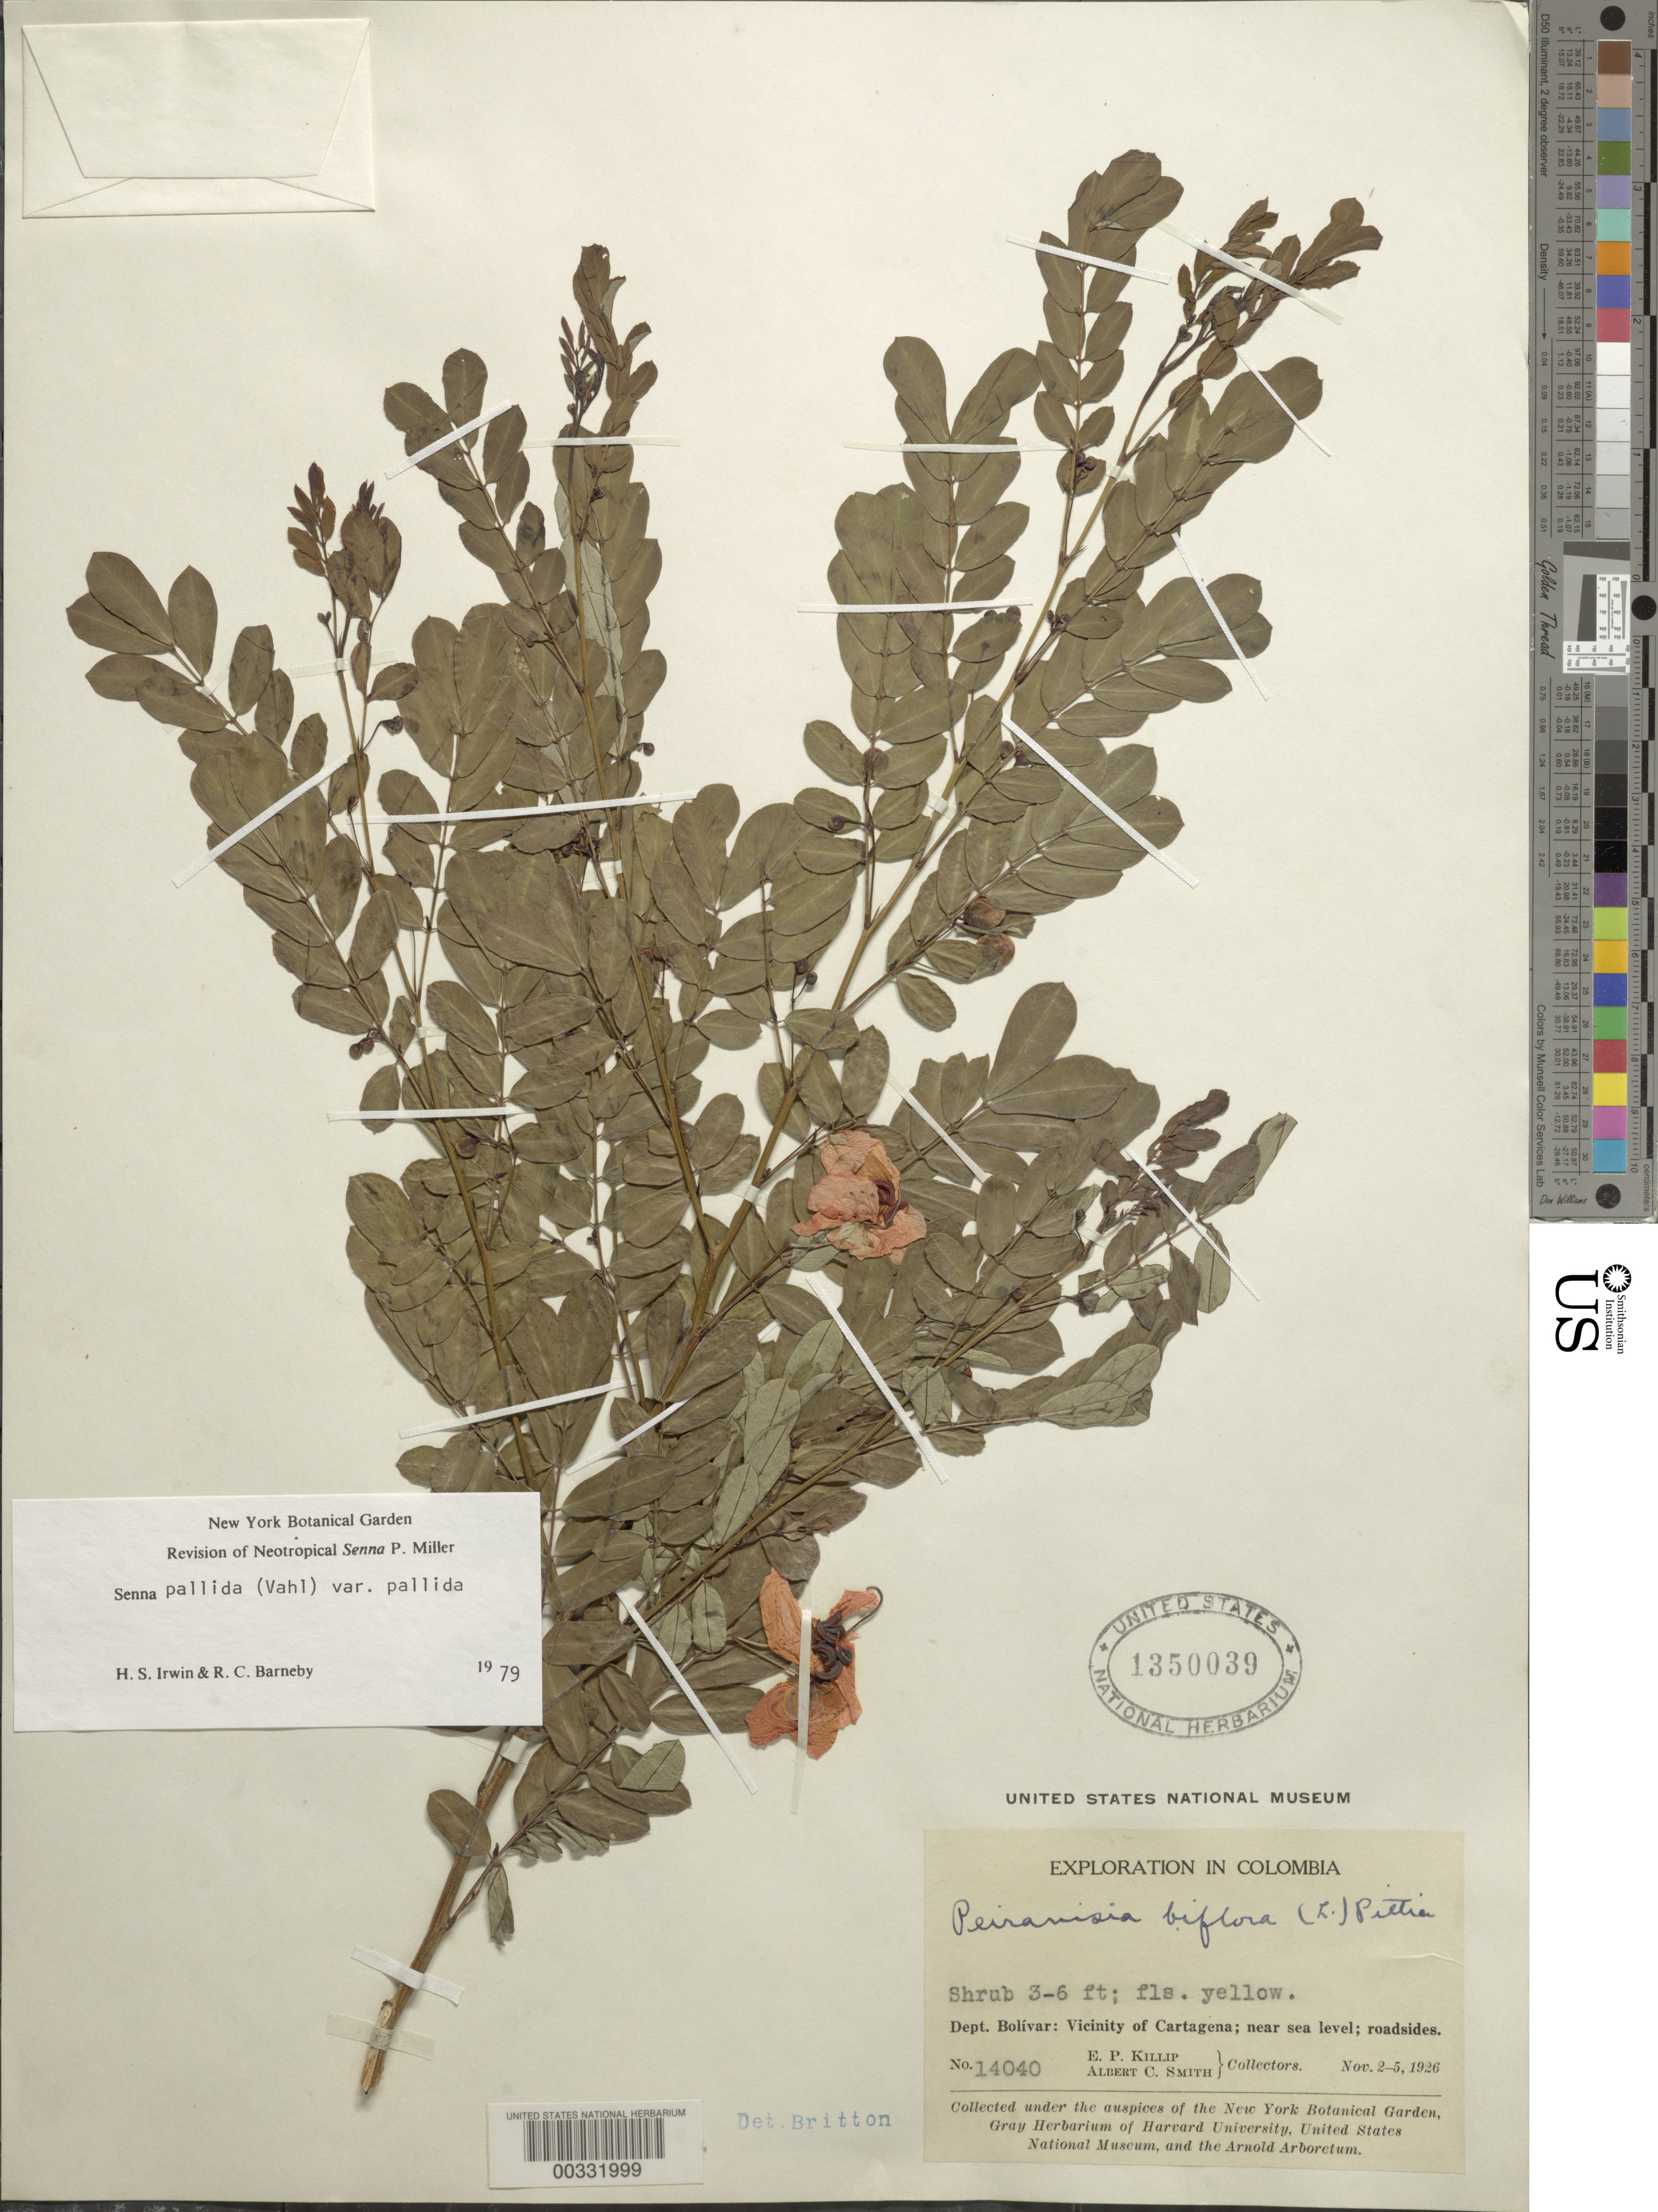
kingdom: Plantae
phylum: Tracheophyta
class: Magnoliopsida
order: Fabales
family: Fabaceae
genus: Senna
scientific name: Senna pallida var. pallida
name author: (Vahl) H.S. Irwin & Barneby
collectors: E. P. Killip & A. C. Smith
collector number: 14040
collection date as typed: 02 Nov 1926 to 05 Nov 1926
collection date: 1926-11-02/1926-11-05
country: Colombia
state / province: Bolívar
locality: Soplaviento and vicinity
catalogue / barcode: US 1350039